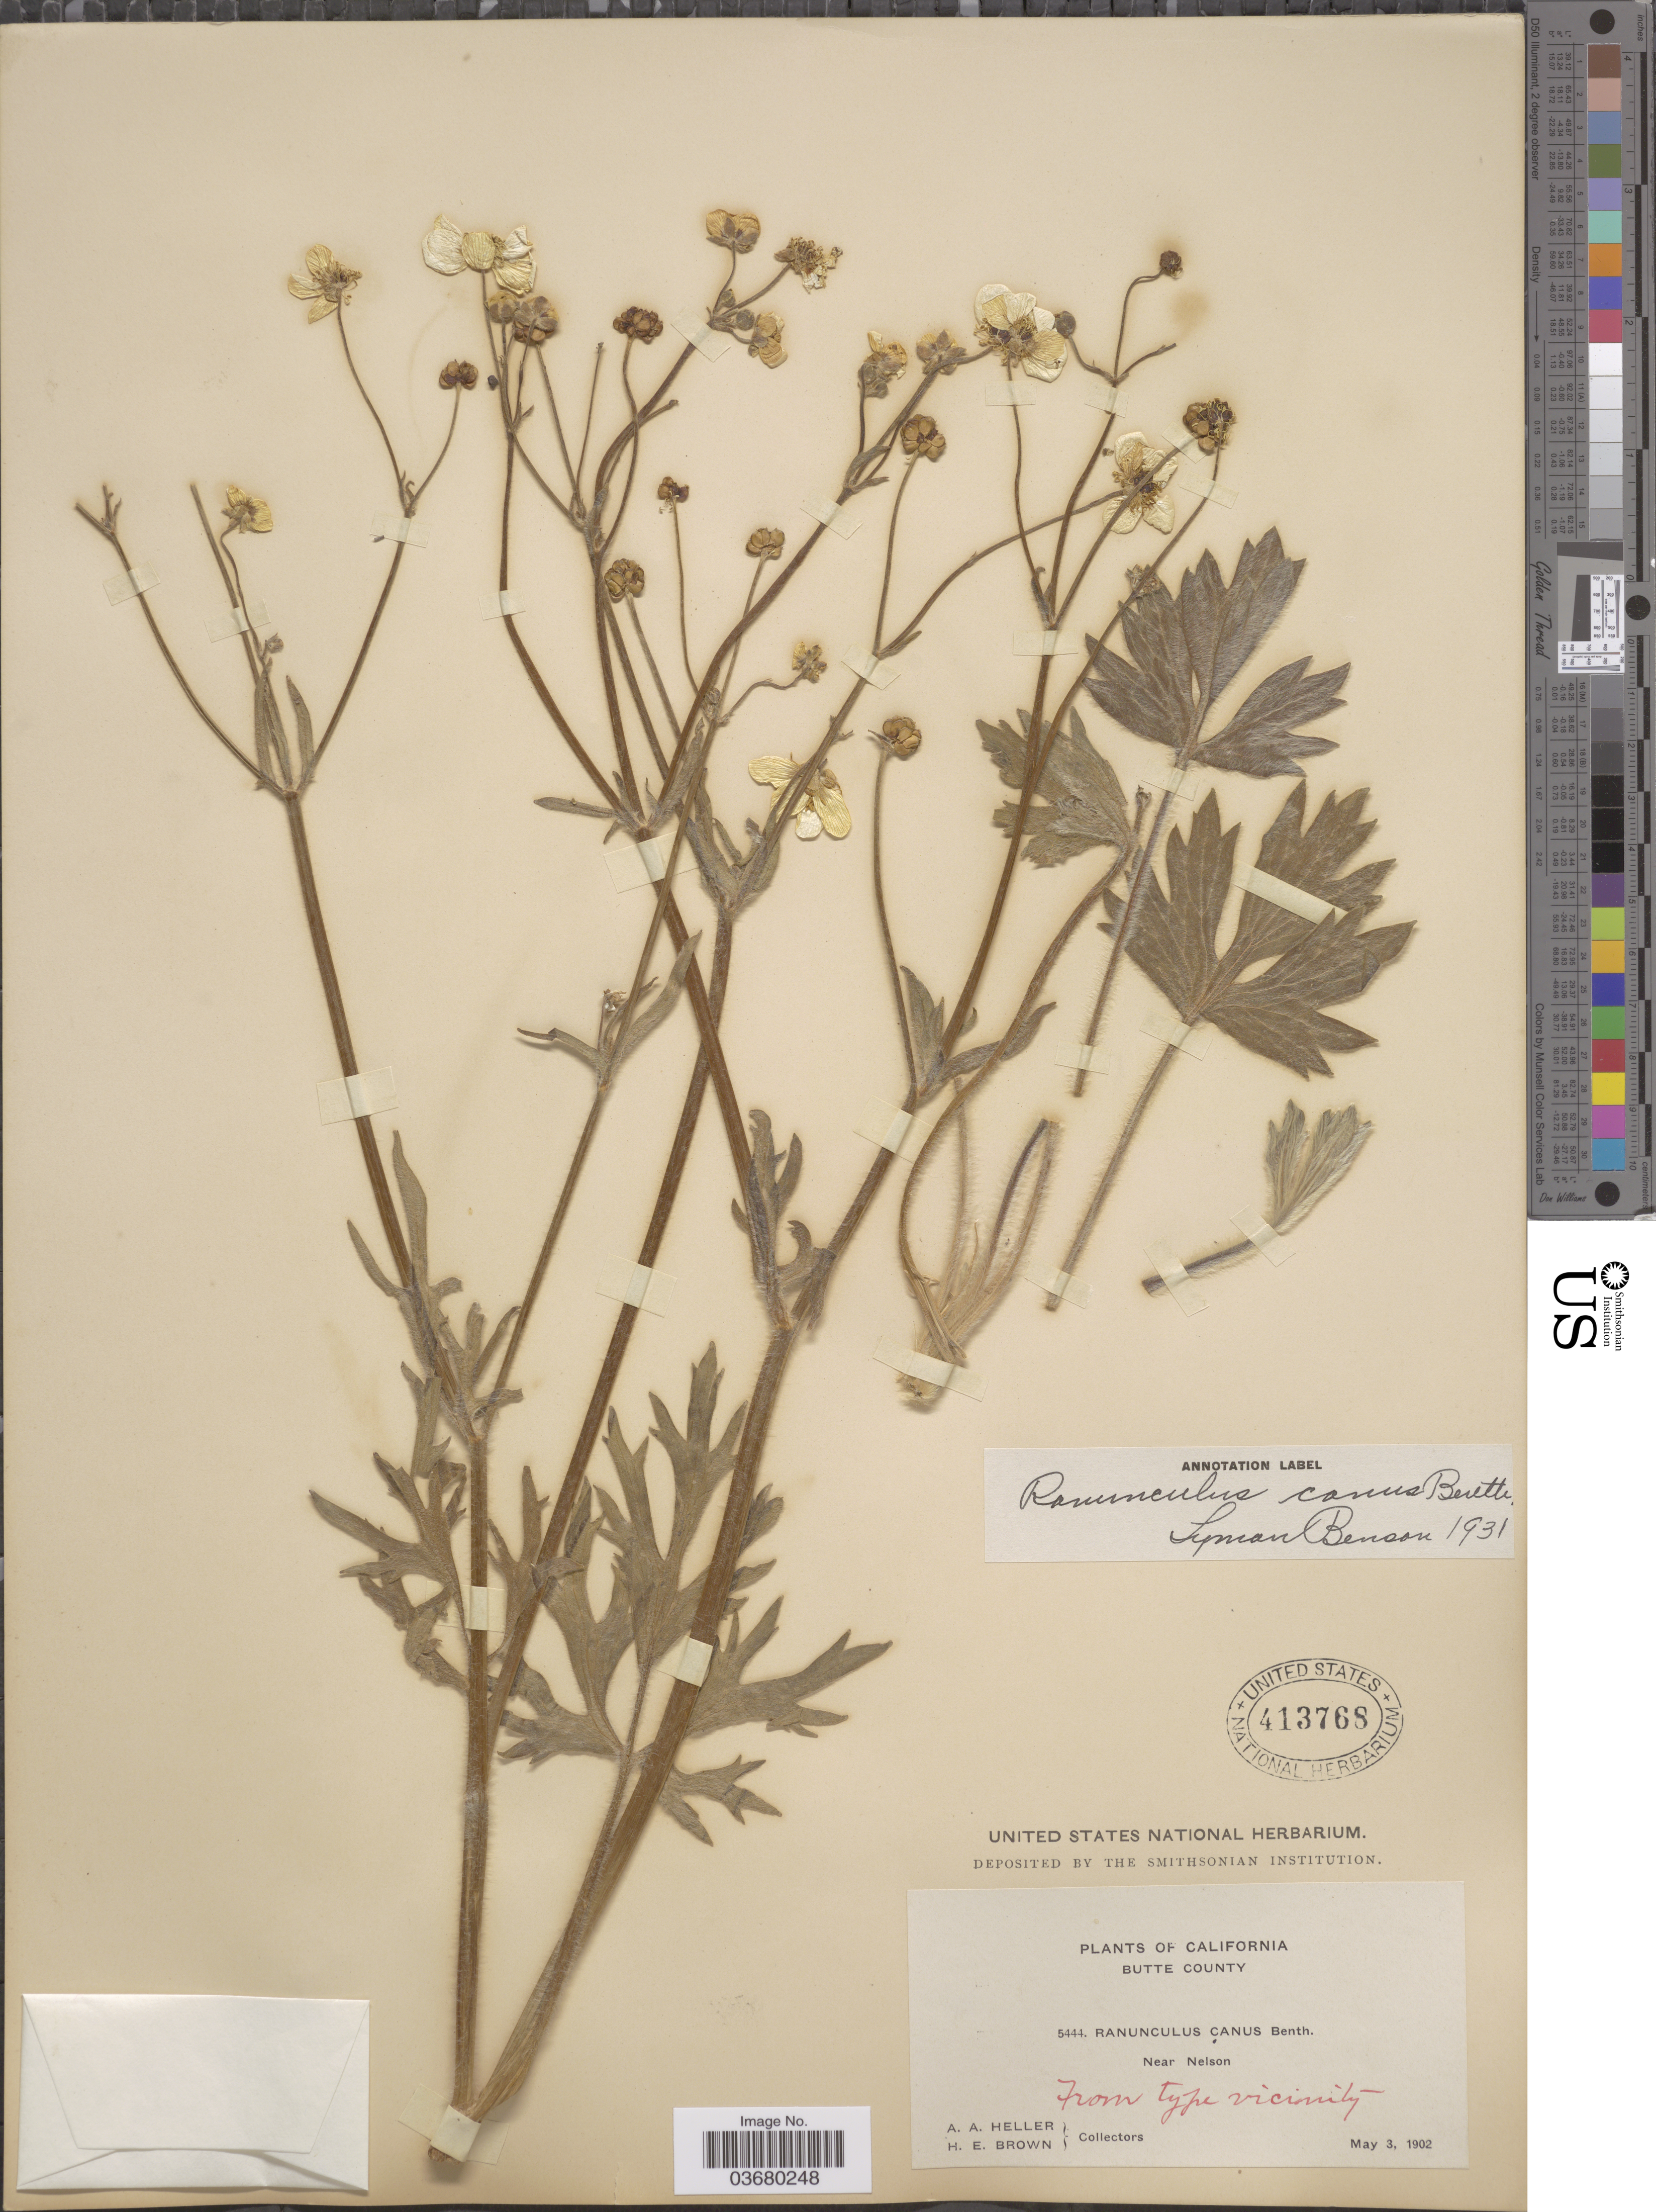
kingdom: Plantae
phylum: Tracheophyta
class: Magnoliopsida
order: Ranunculales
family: Ranunculaceae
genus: Ranunculus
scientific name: Ranunculus canus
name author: Benth.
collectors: A. A. Heller & H. E. Brown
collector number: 5444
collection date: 1902-05-03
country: United States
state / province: California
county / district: Butte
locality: Butte County. Near Nelson.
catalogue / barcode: US 413768